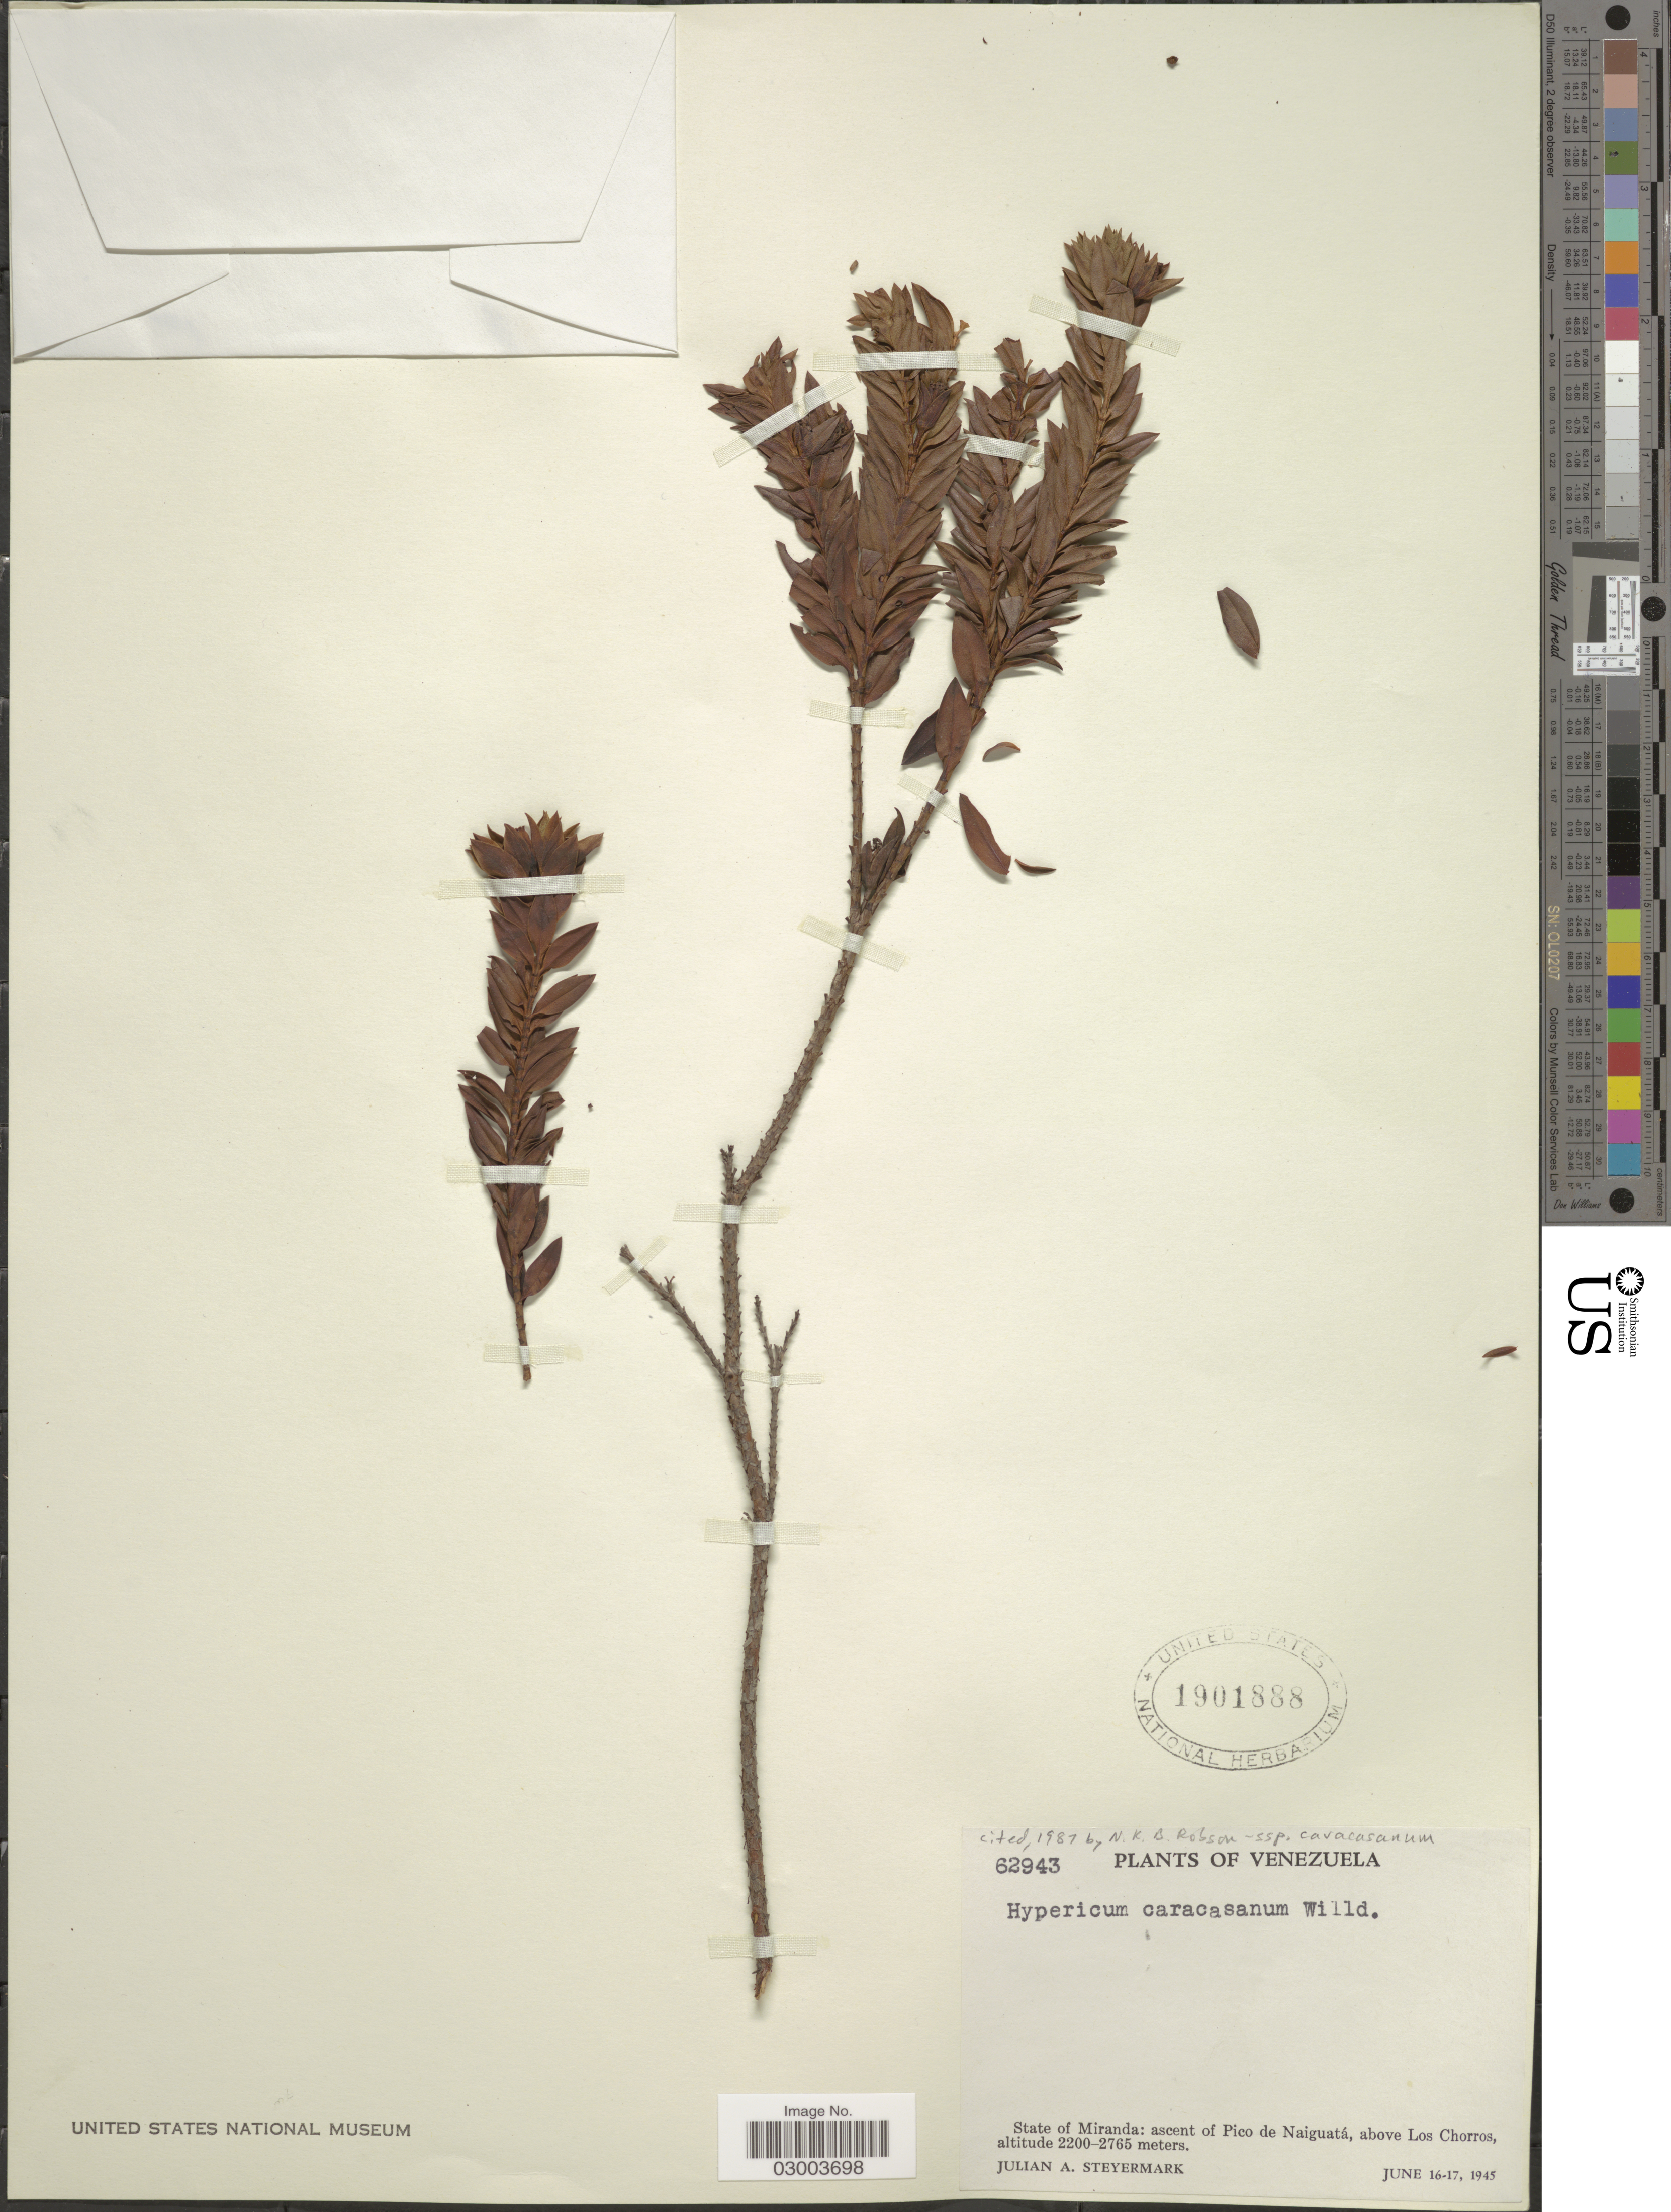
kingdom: Plantae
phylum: Tracheophyta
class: Magnoliopsida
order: Malpighiales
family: Hypericaceae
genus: Hypericum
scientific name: Hypericum caracasanum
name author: Willd.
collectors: J. Steyermark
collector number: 62943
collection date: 1945-06-16/1945-06-17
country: Venezuela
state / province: Miranda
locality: Ascent of Pico de Naiguatá, above Los Chorros.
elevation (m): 2200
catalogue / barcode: US 1901888